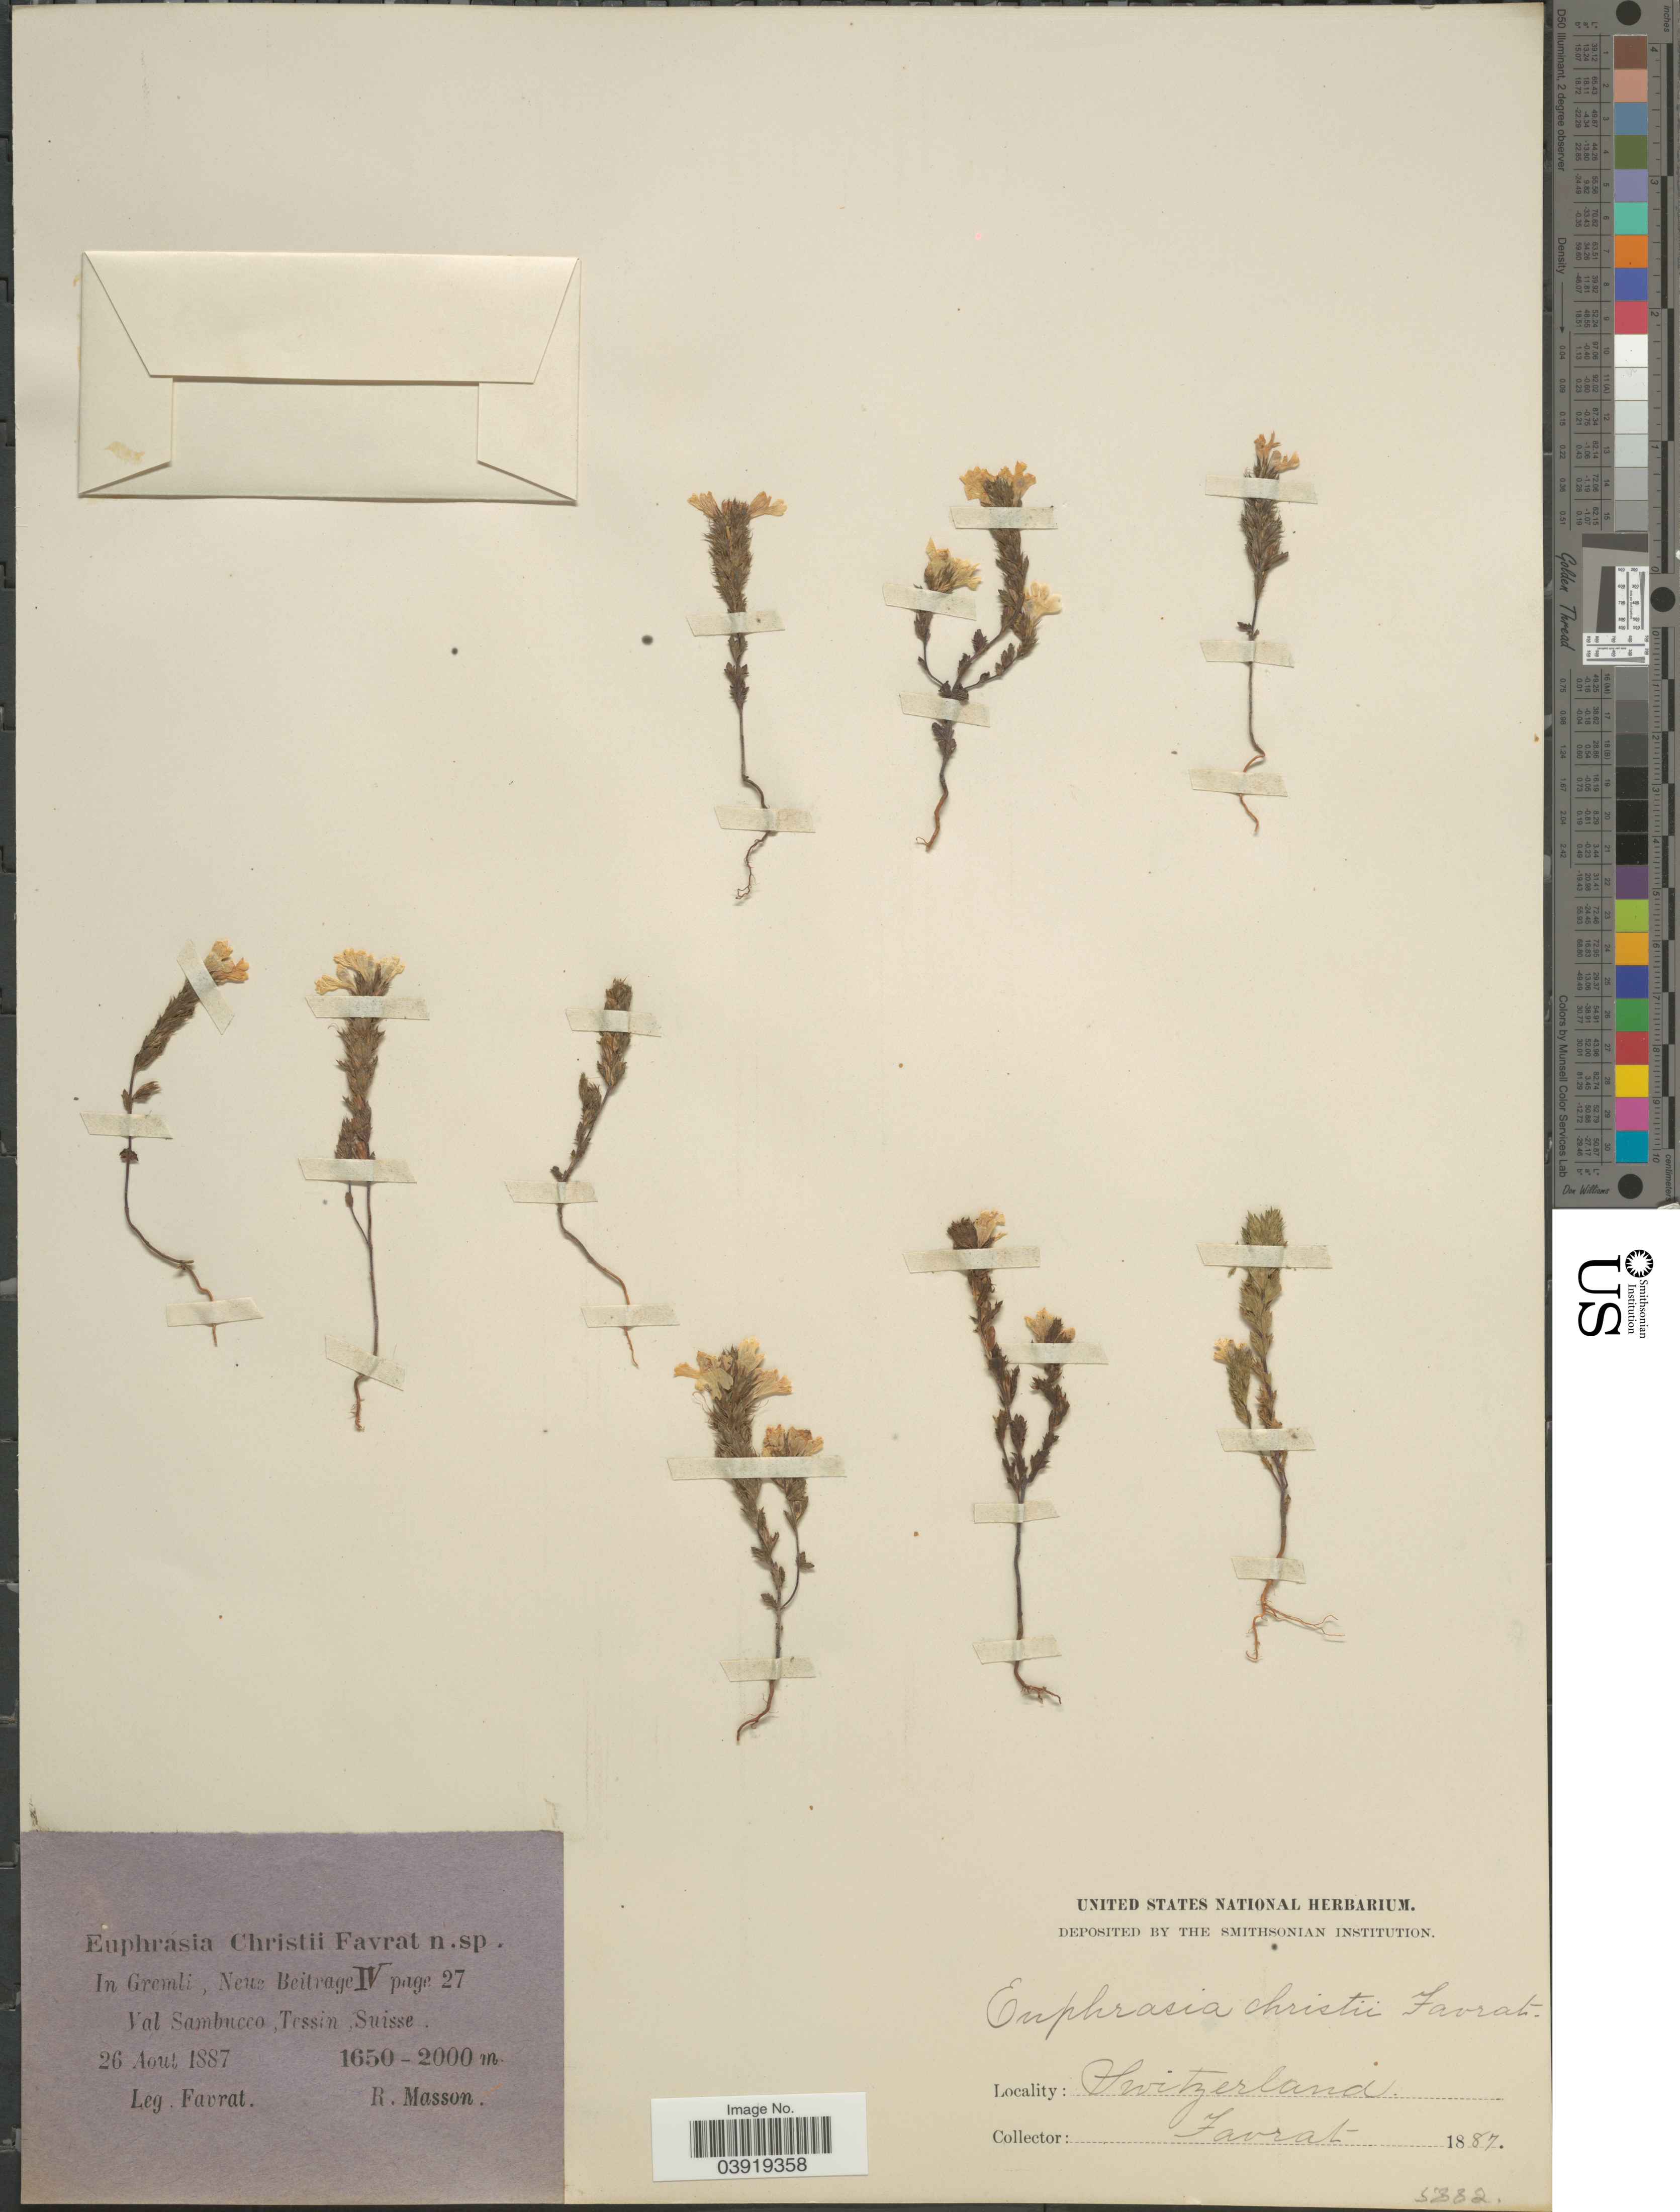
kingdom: Plantae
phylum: Tracheophyta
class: Magnoliopsida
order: Lamiales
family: Orobanchaceae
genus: Euphrasia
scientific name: Euphrasia christii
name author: Favrat ex Gremli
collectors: L. Favrat & R. Masson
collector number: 5882?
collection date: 1887-08-26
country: Switzerland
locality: Val Sambucco, Tessin, Suisse.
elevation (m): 1650